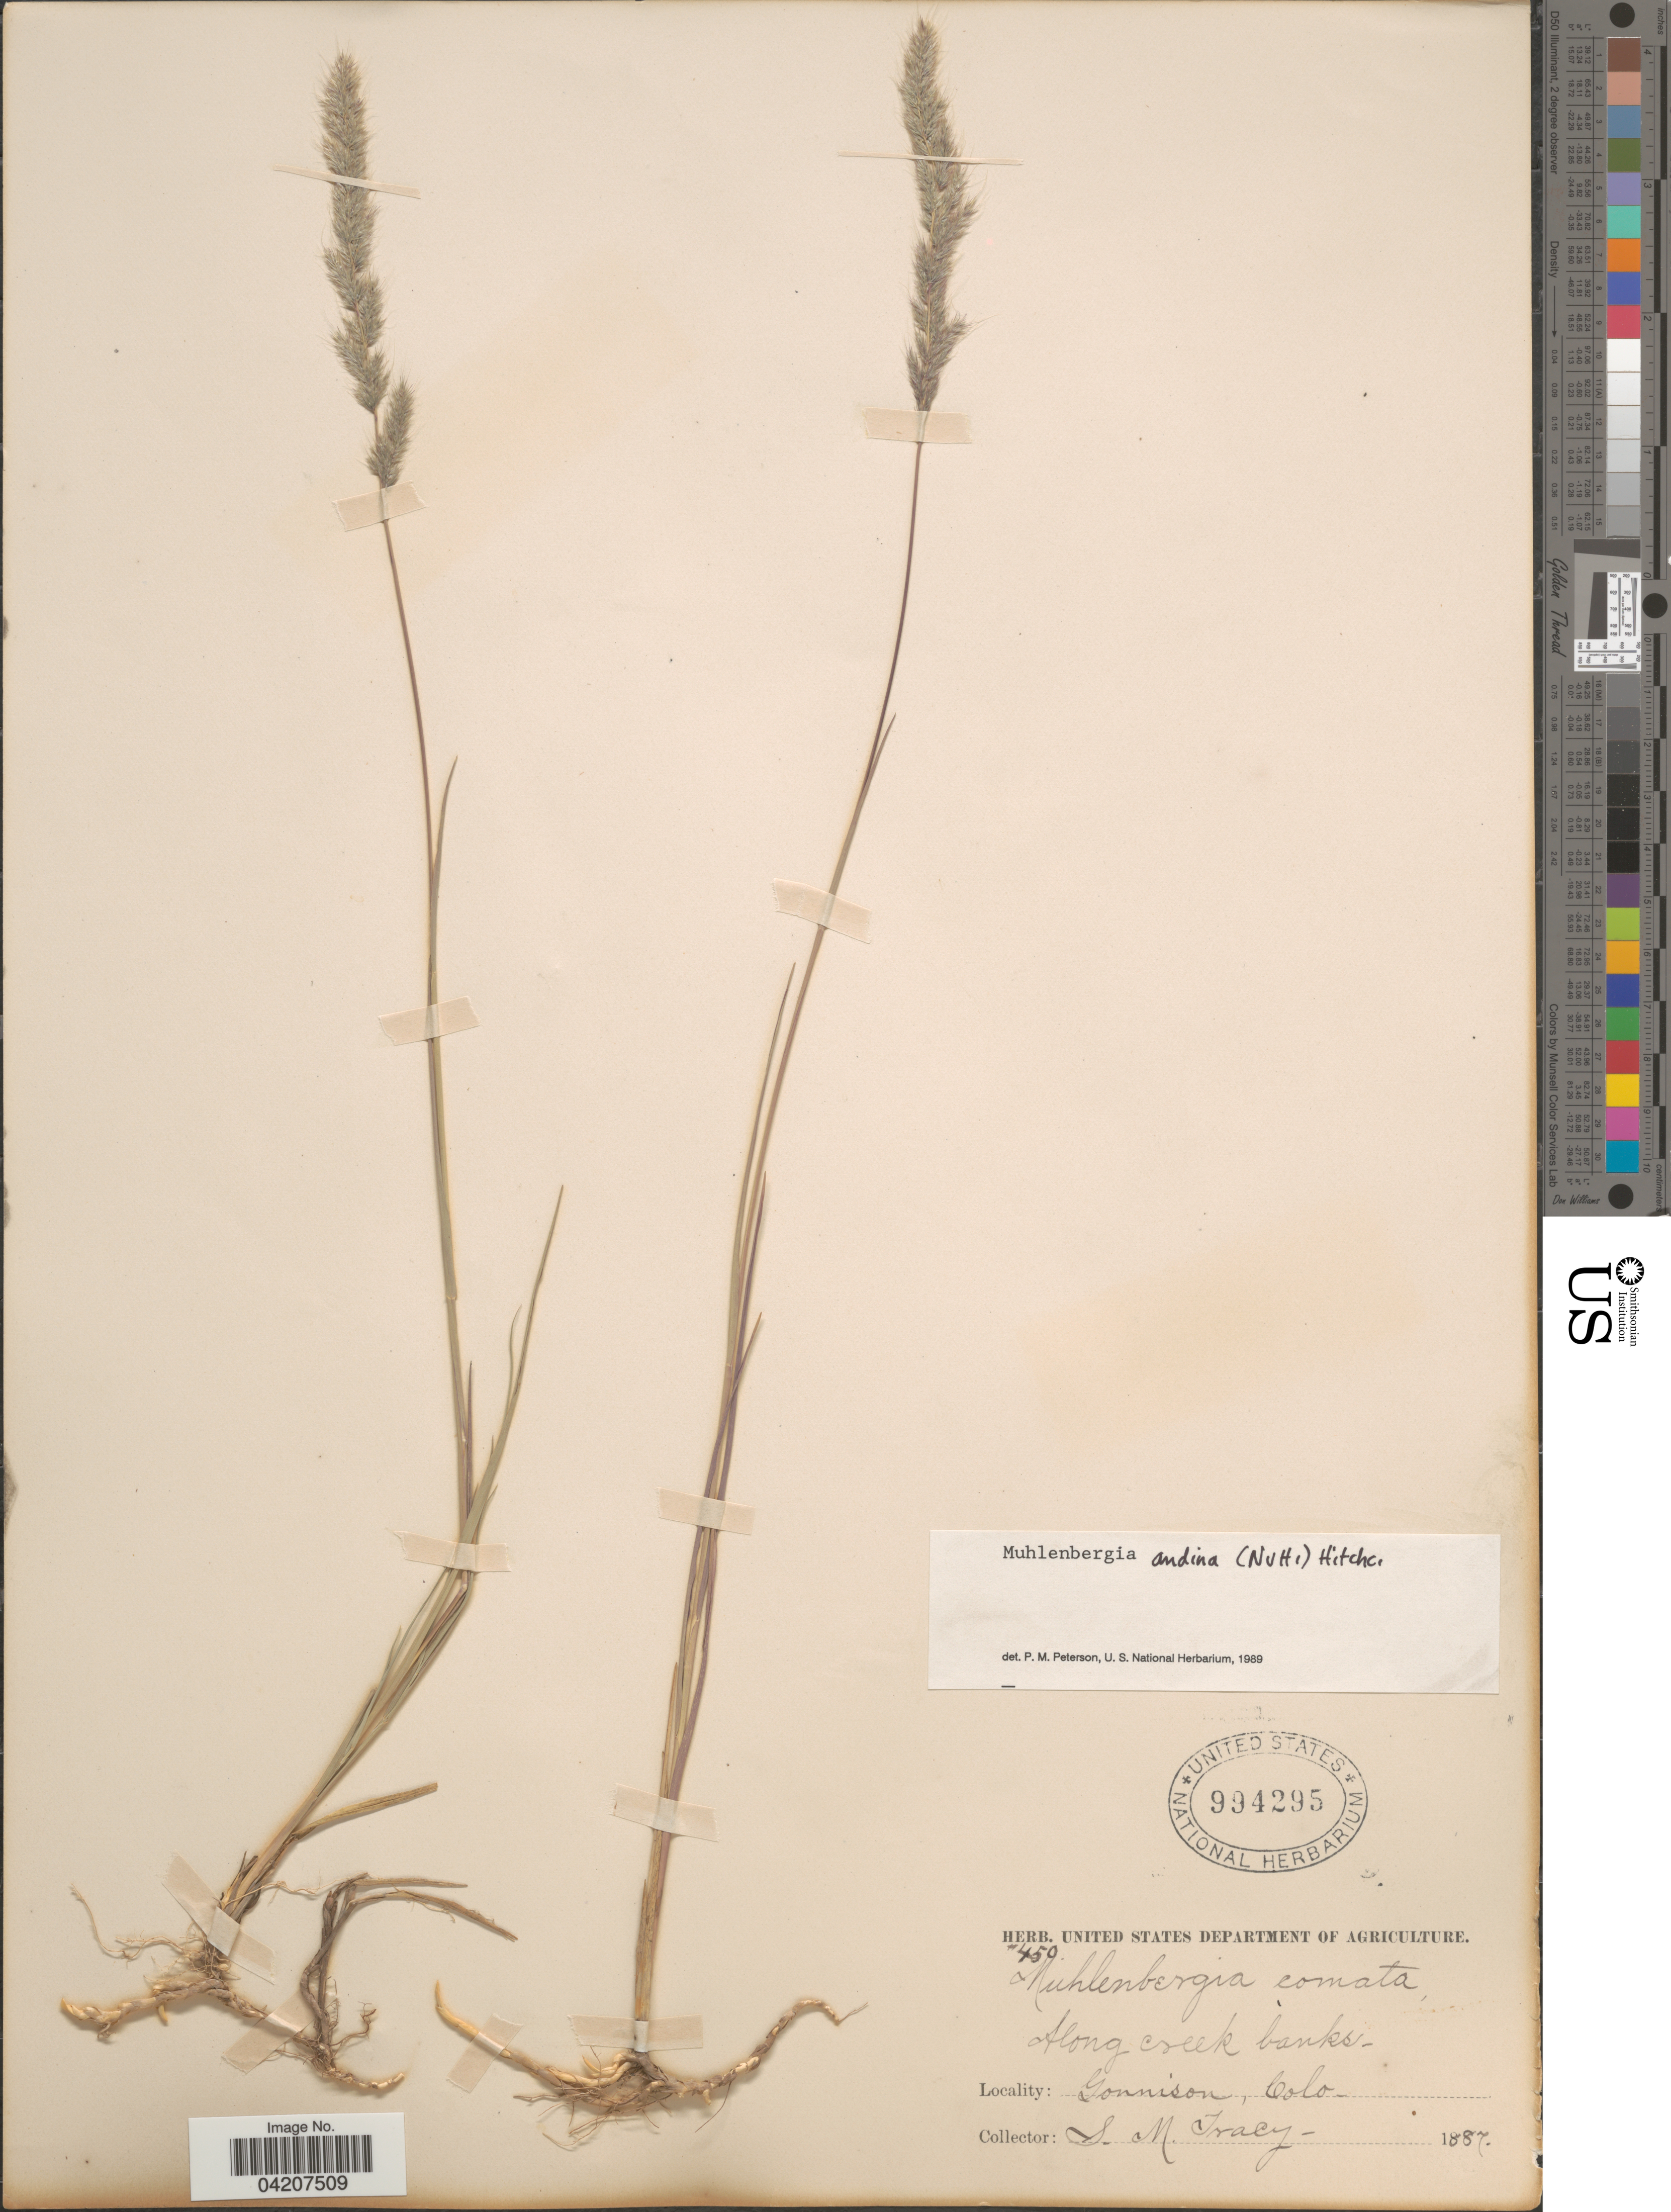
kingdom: Plantae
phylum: Tracheophyta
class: Liliopsida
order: Poales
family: Poaceae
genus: Muhlenbergia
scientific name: Muhlenbergia andina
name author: (Nutt.) Hitchc.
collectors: S. M. Tracy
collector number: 450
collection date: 1887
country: United States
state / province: Colorado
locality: Along creek banks. Gonnison.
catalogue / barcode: US 994295